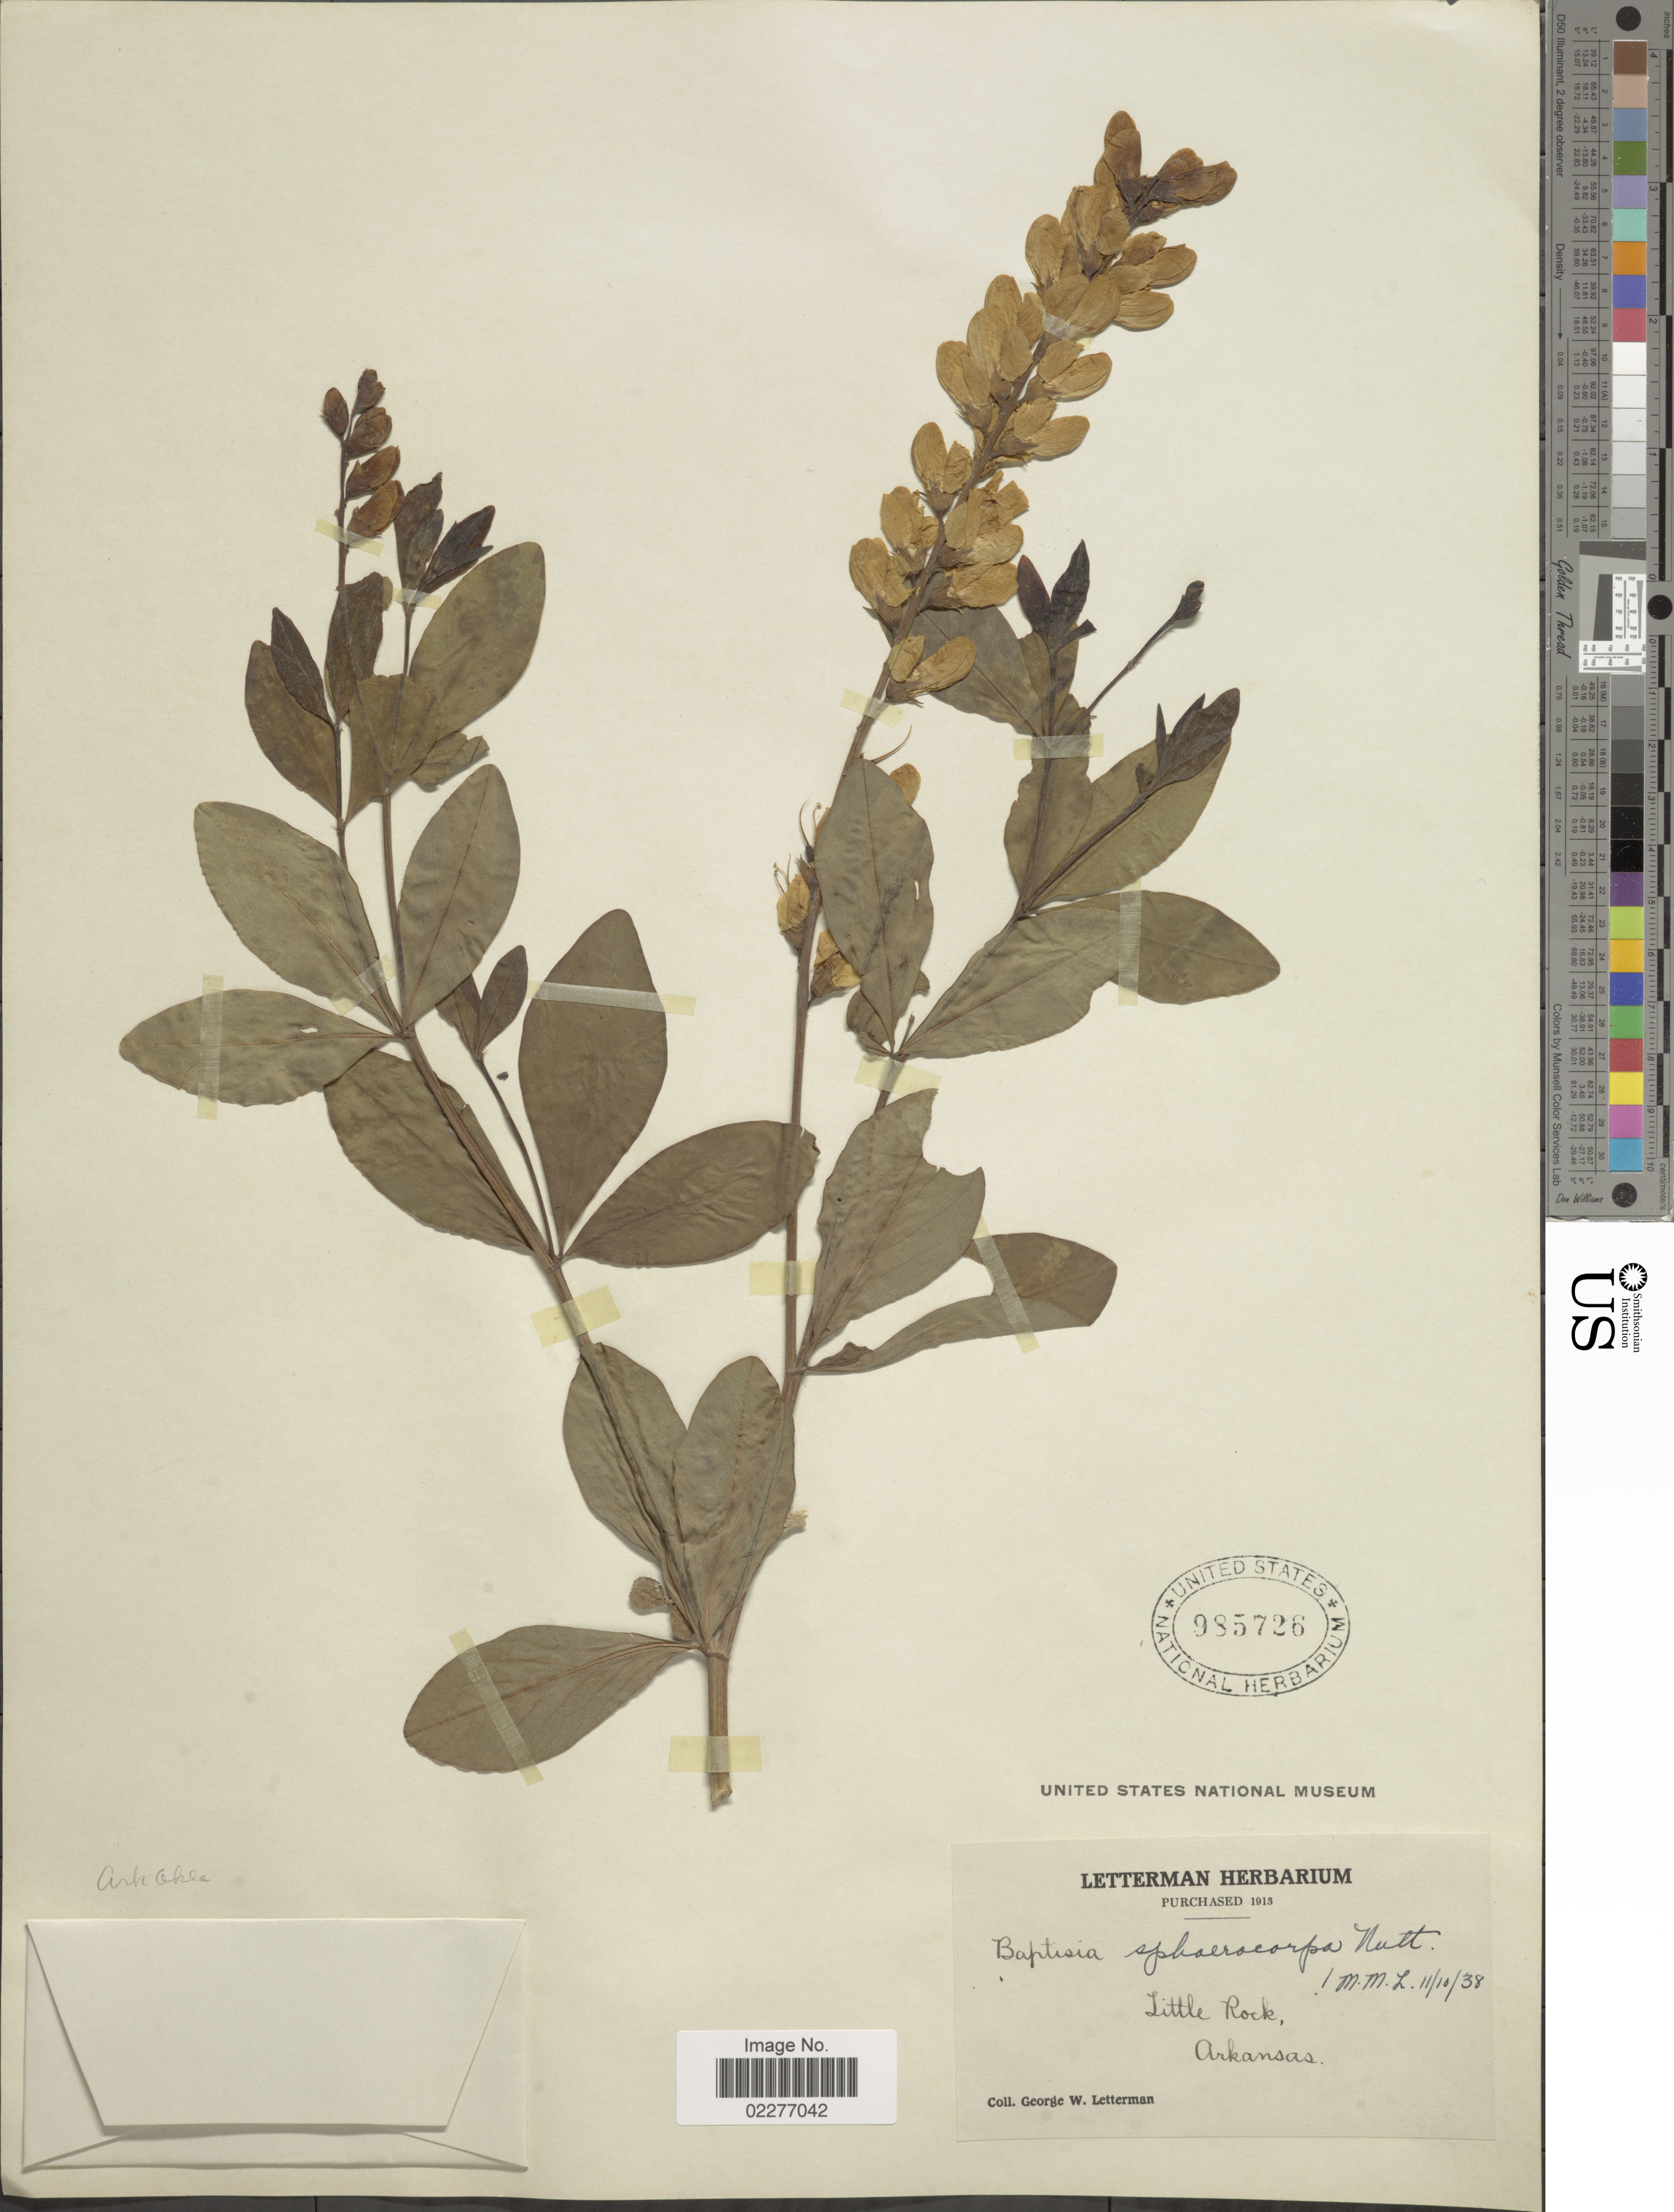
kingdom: Plantae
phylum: Tracheophyta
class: Magnoliopsida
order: Fabales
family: Fabaceae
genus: Baptisia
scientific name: Baptisia sphaerocarpa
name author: Nutt.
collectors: G. W. Letterman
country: United States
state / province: Arkansas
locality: Little Rock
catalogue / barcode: US 985726